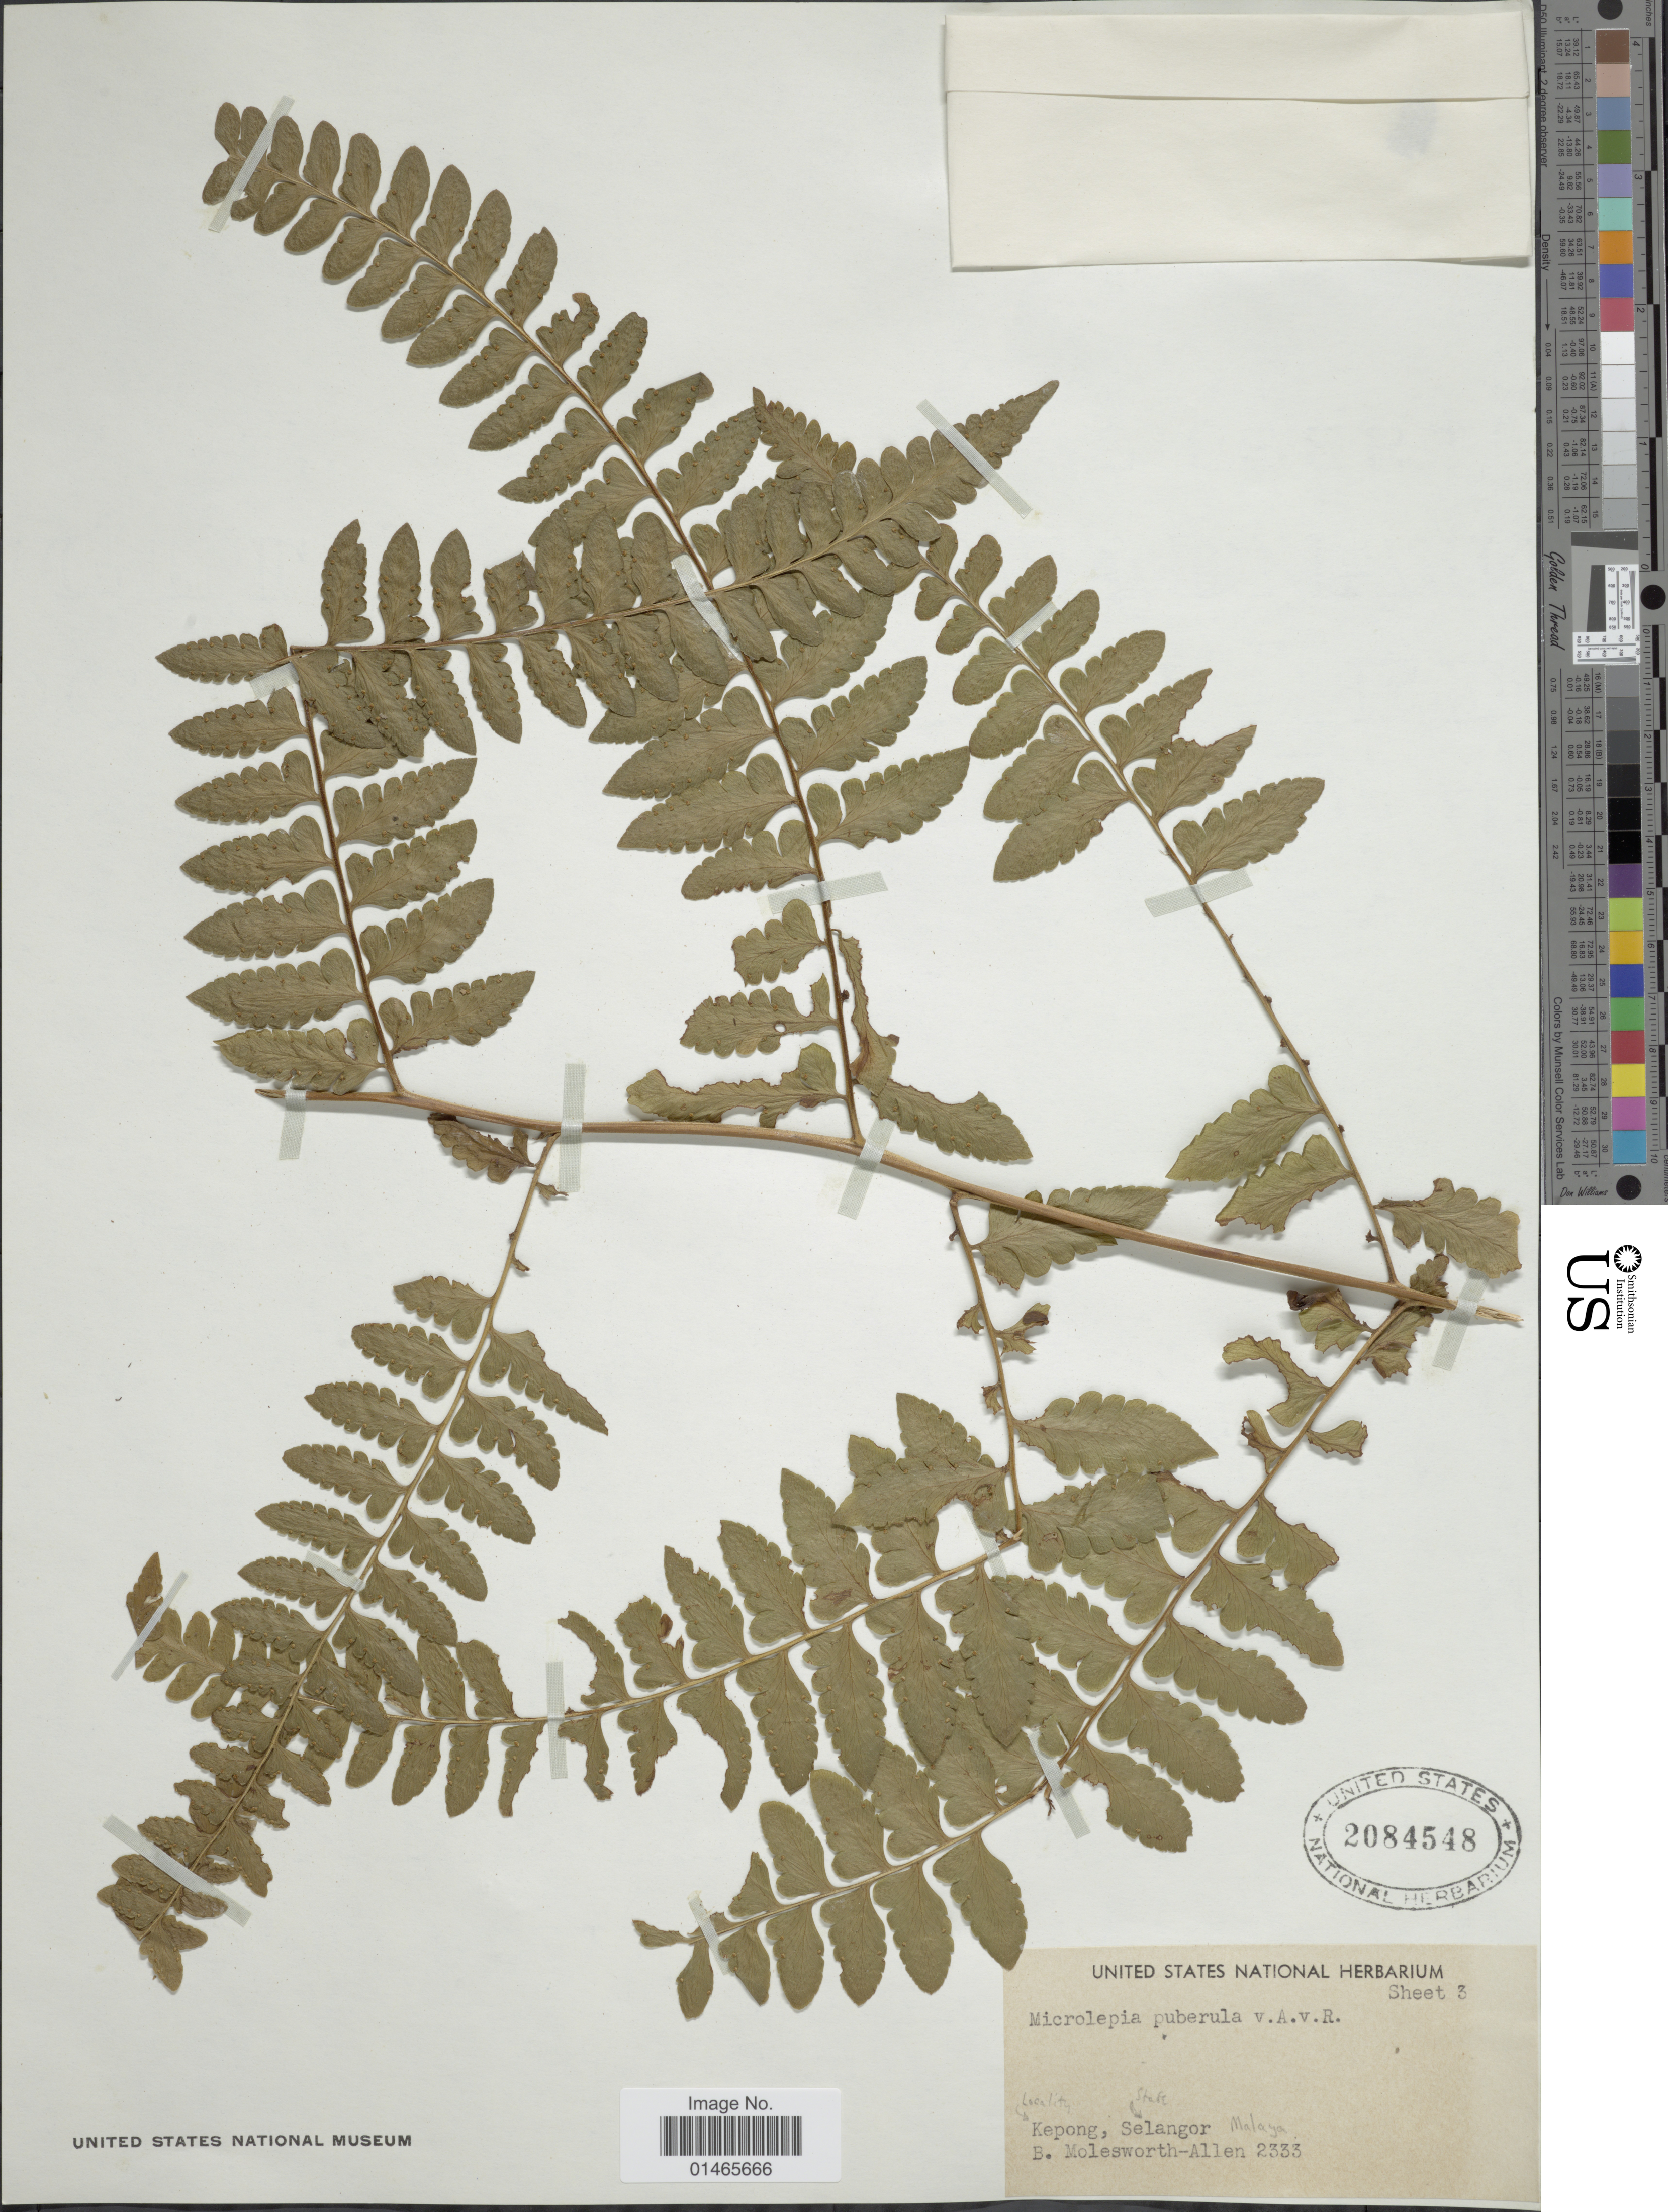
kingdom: Plantae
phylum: Tracheophyta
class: Polypodiopsida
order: Polypodiales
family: Dennstaedtiaceae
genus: Microlepia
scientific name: Microlepia puberula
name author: Alderw.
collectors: B. E. G. Molesworth-Allen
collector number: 2333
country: Malaysia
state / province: Selangor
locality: Kepong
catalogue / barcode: US 2084548